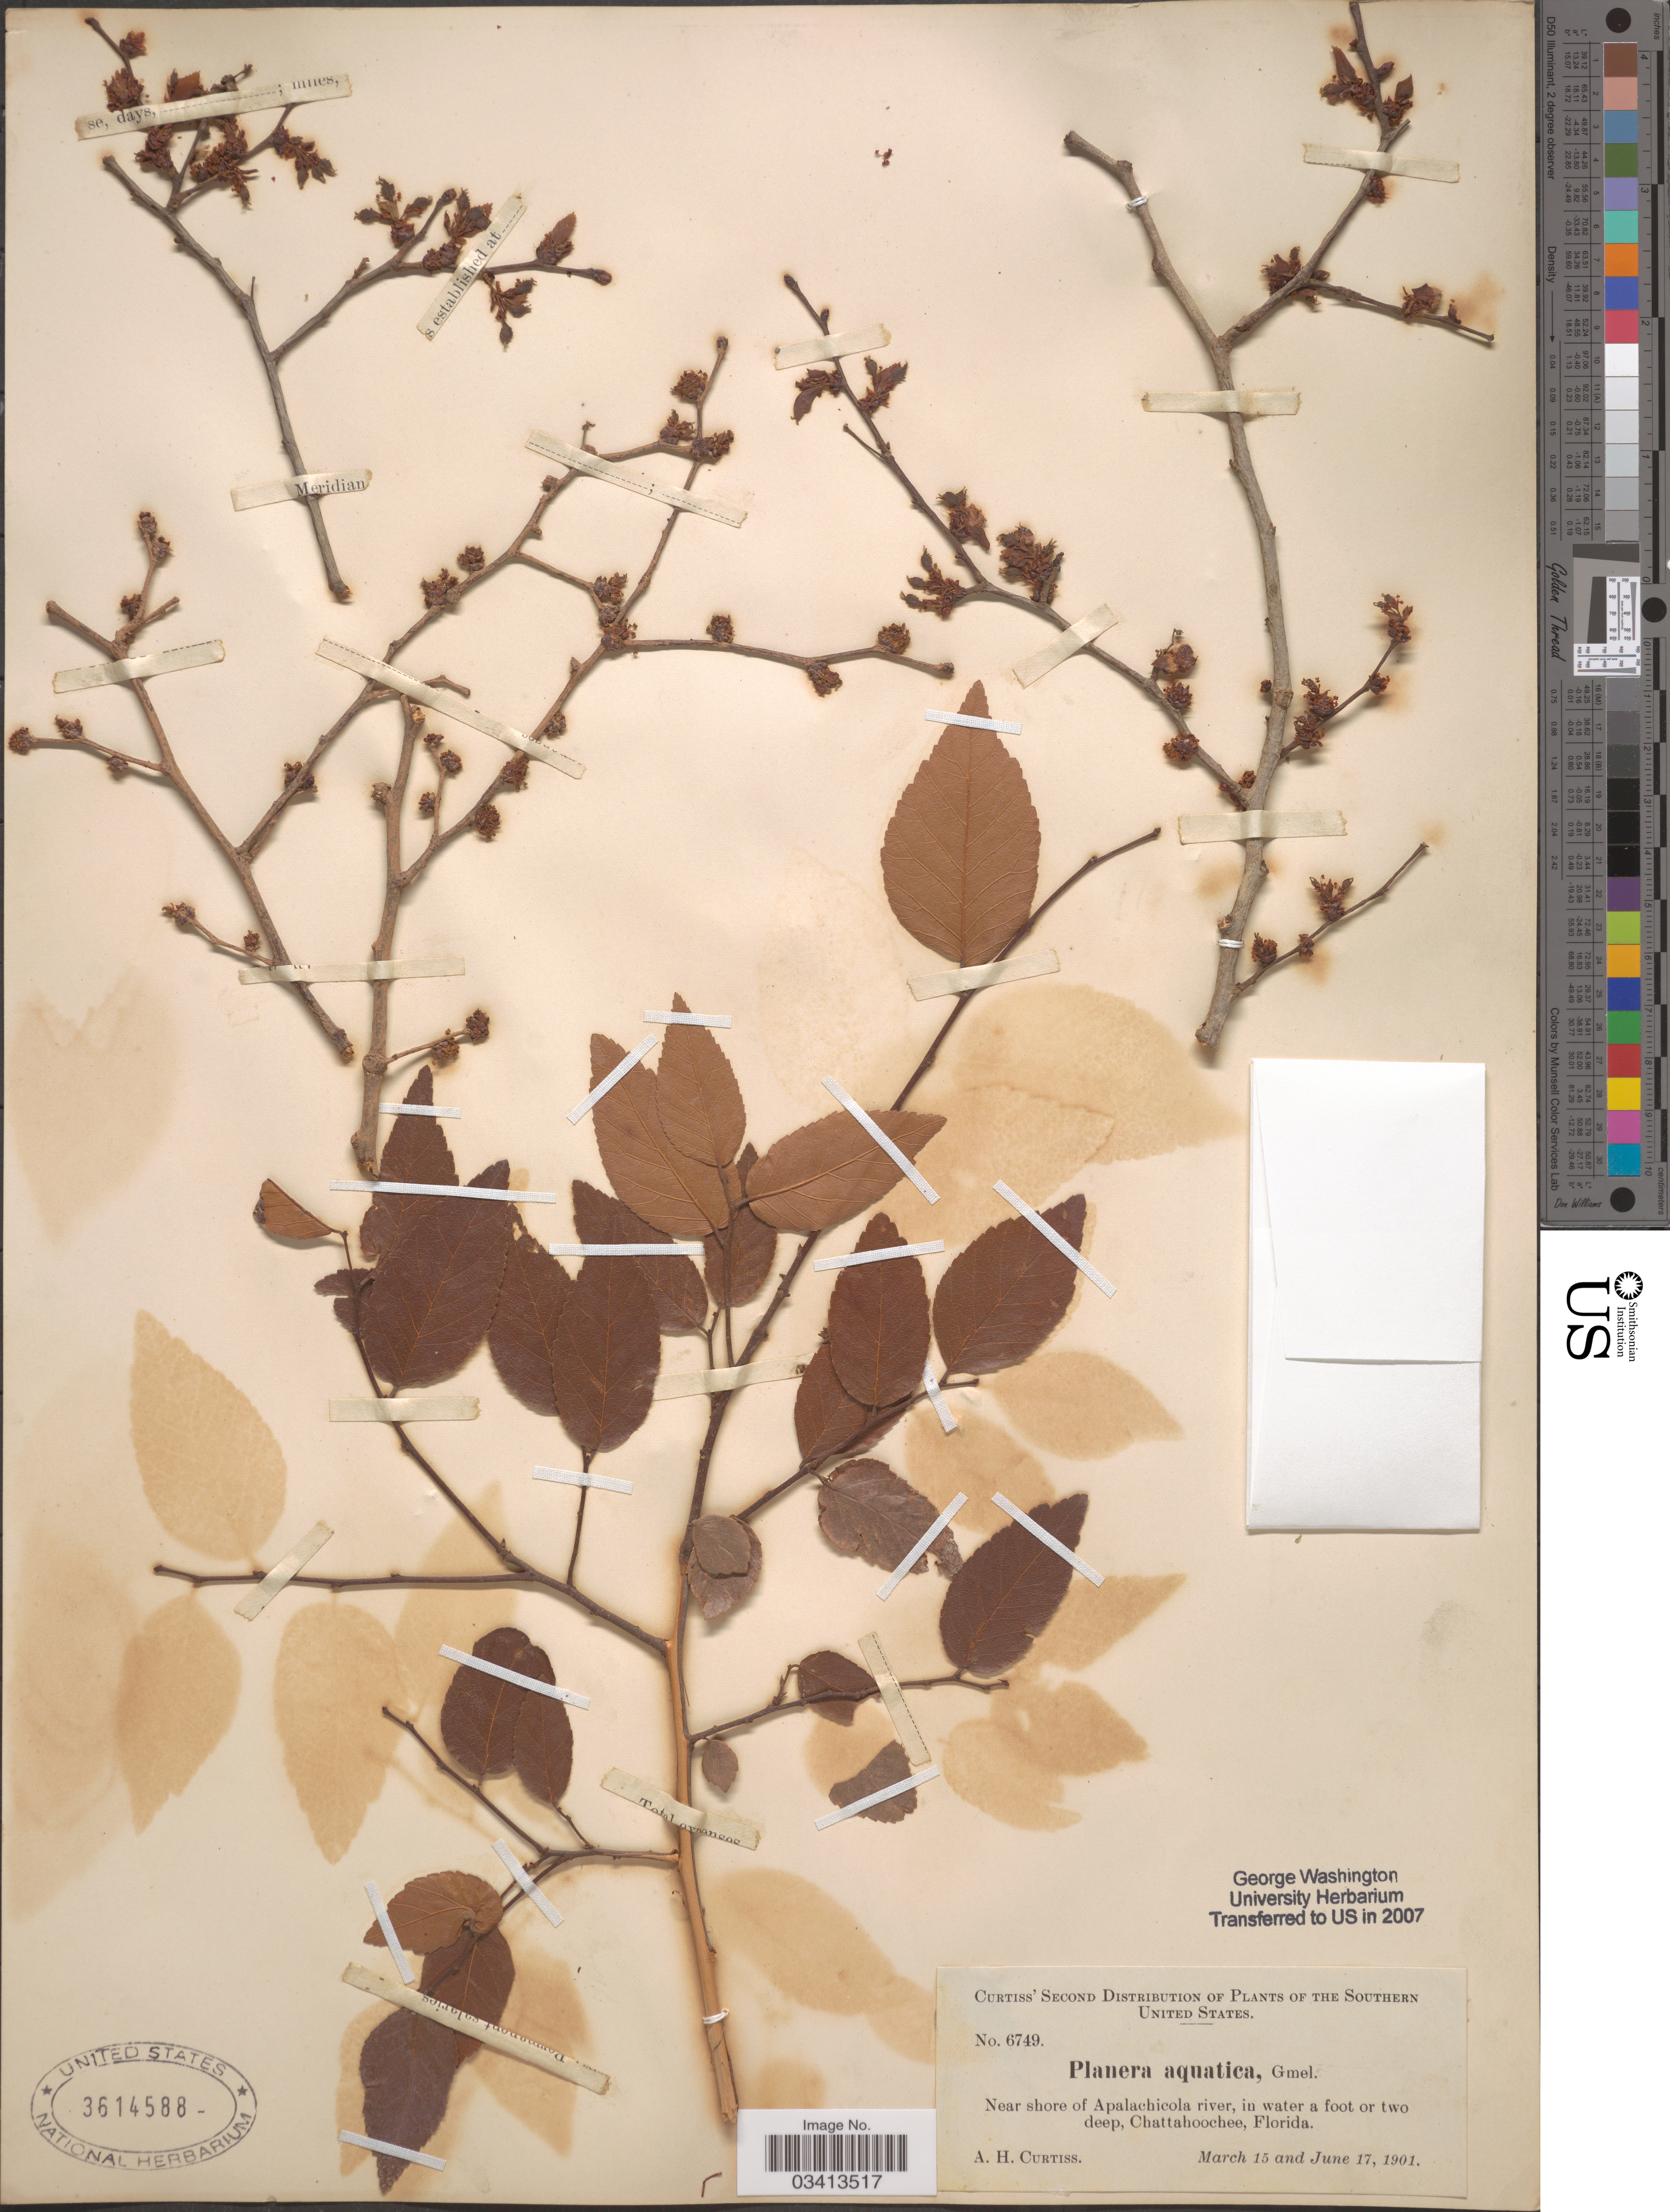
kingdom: Plantae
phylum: Tracheophyta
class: Magnoliopsida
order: Rosales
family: Ulmaceae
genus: Planera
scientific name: Planera aquatica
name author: J.F. Gmel.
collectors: A. H. Curtiss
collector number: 6749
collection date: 1901-03-15/1901-06-17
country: United States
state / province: Florida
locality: Southern United States. Near shore of Apalachicola river, in water a foot or two deep, Chattahoochee.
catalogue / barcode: US 3614588